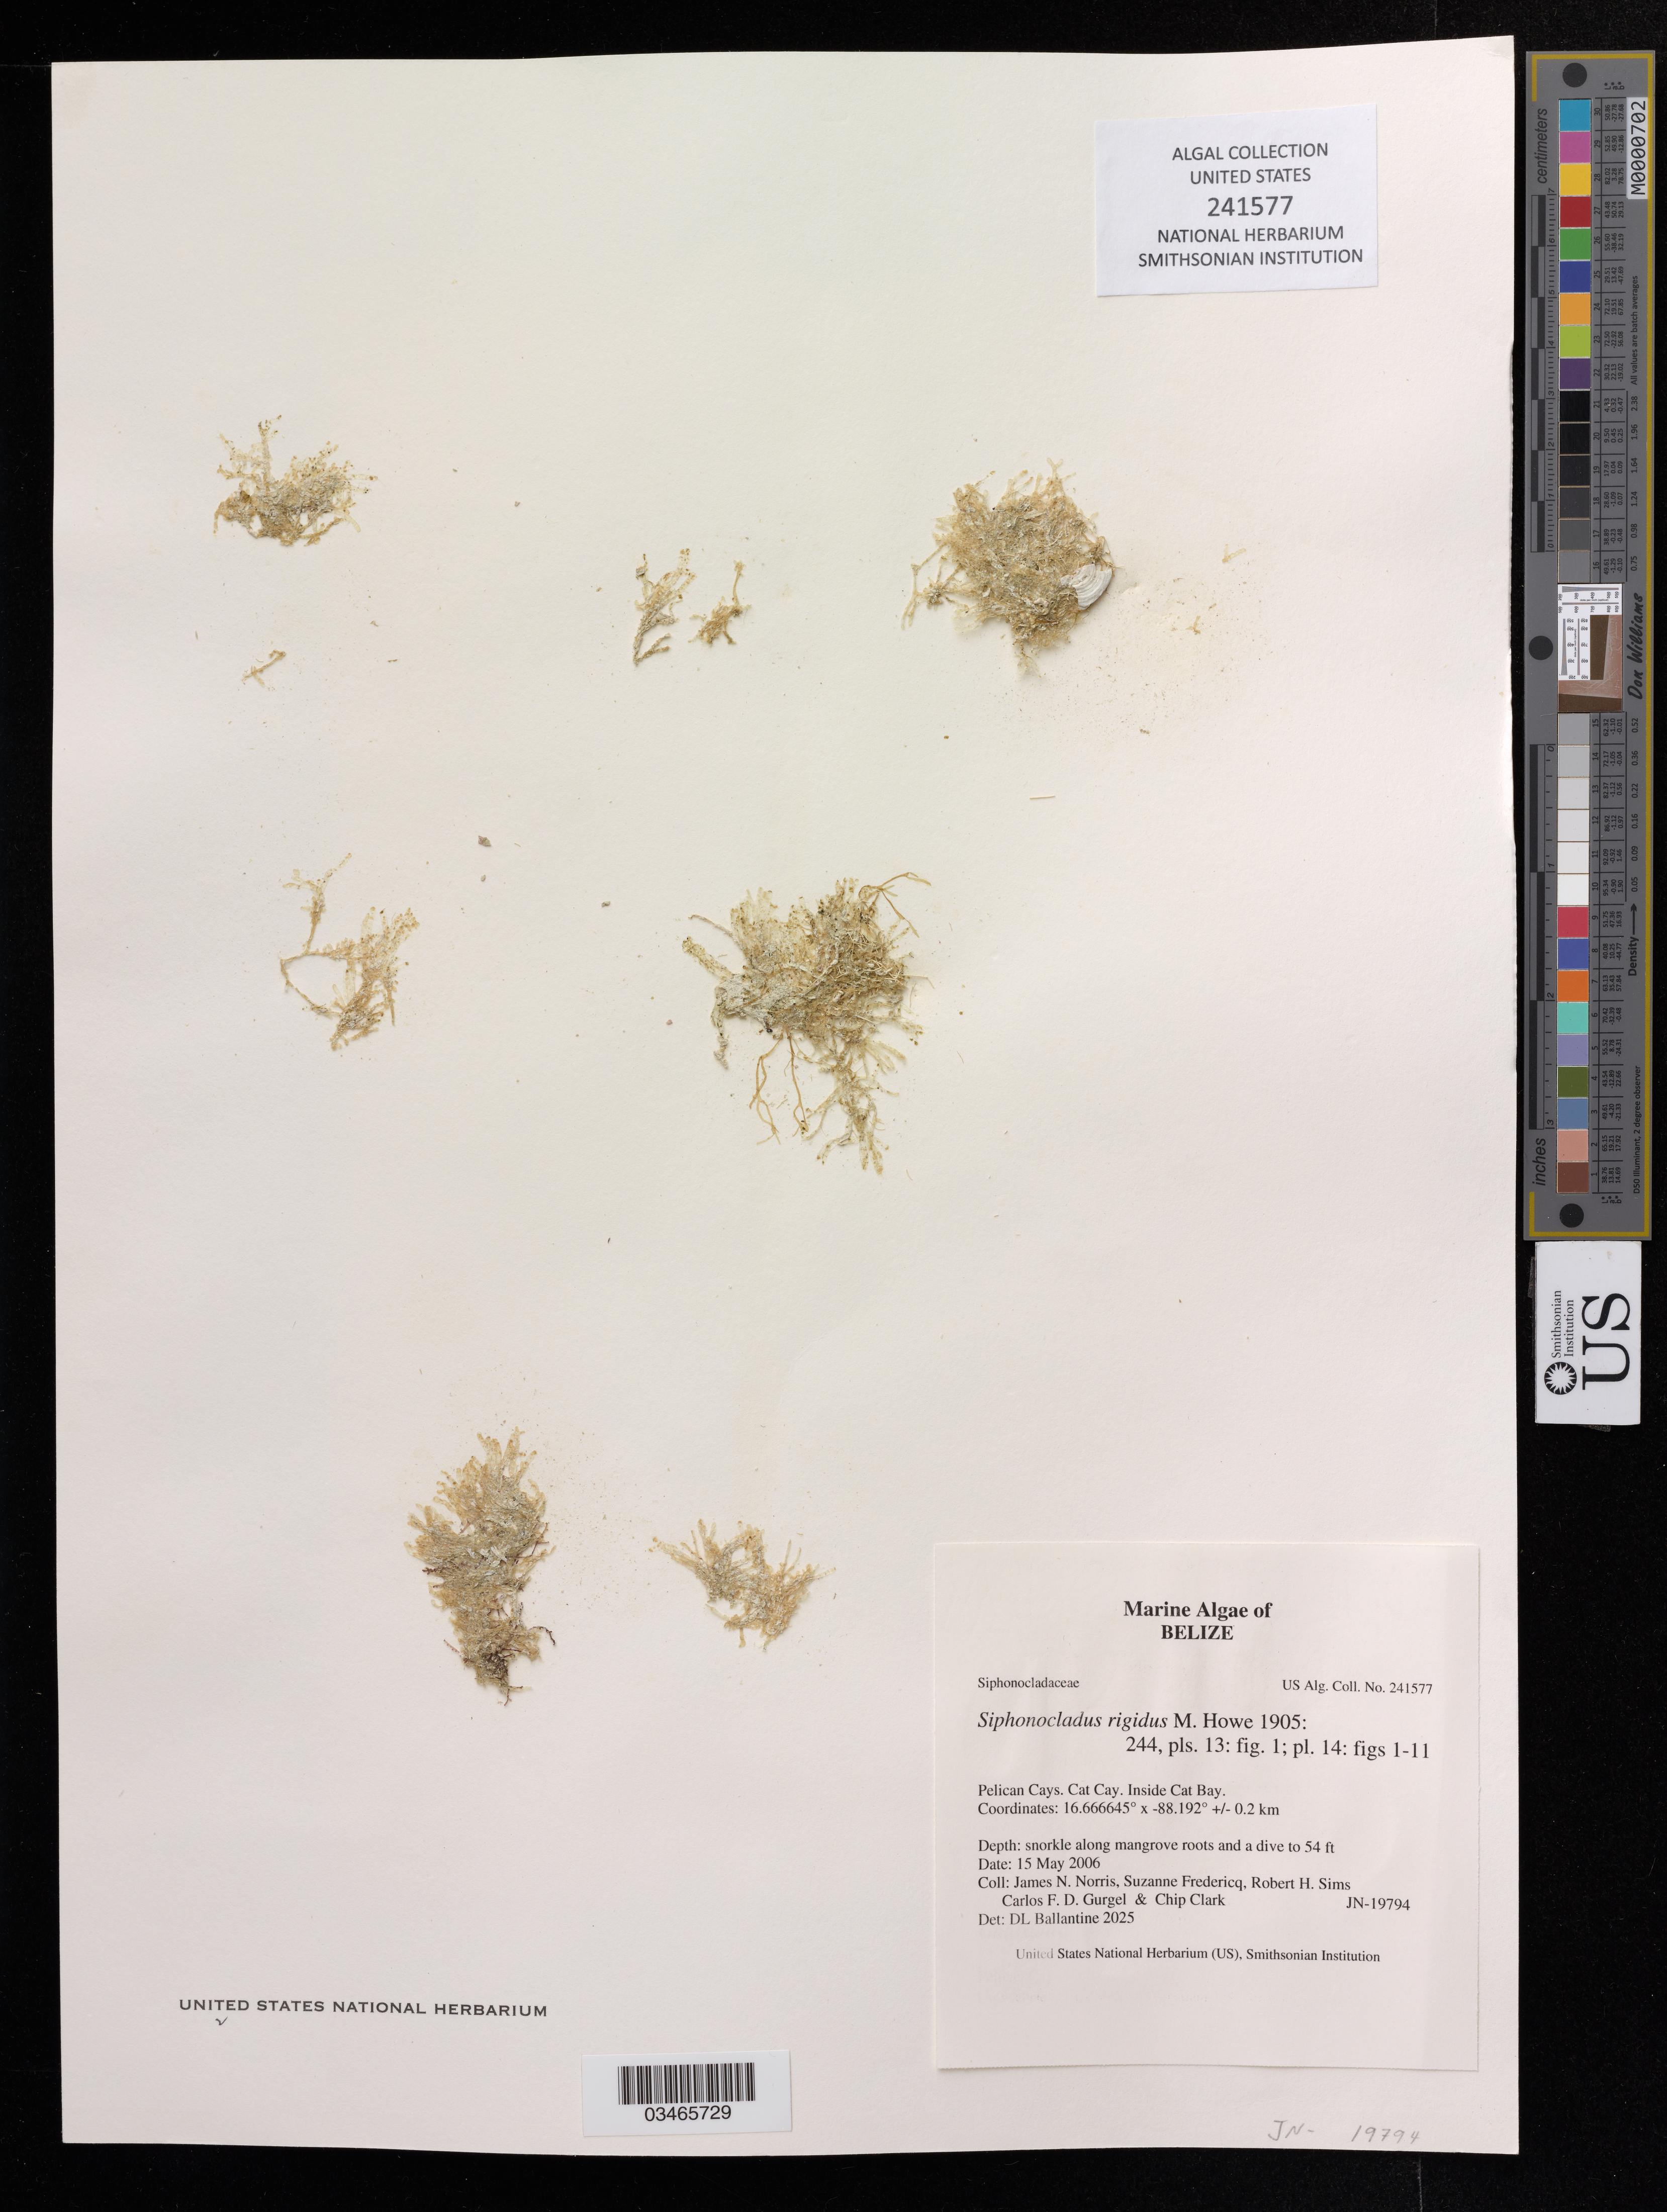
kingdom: Plantae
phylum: Chlorophyta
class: Ulvophyceae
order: Siphonocladales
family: Siphonocladaceae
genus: Siphonocladus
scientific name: Siphonocladus rigidus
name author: M. Howe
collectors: J. Norris, S. Fredericq, R. H. Sims & C. Gurgel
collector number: JN-19794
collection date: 2006-05-15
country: Belize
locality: Pelican Cays, Cat Cay, Inside Cat Bay.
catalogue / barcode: US 241577